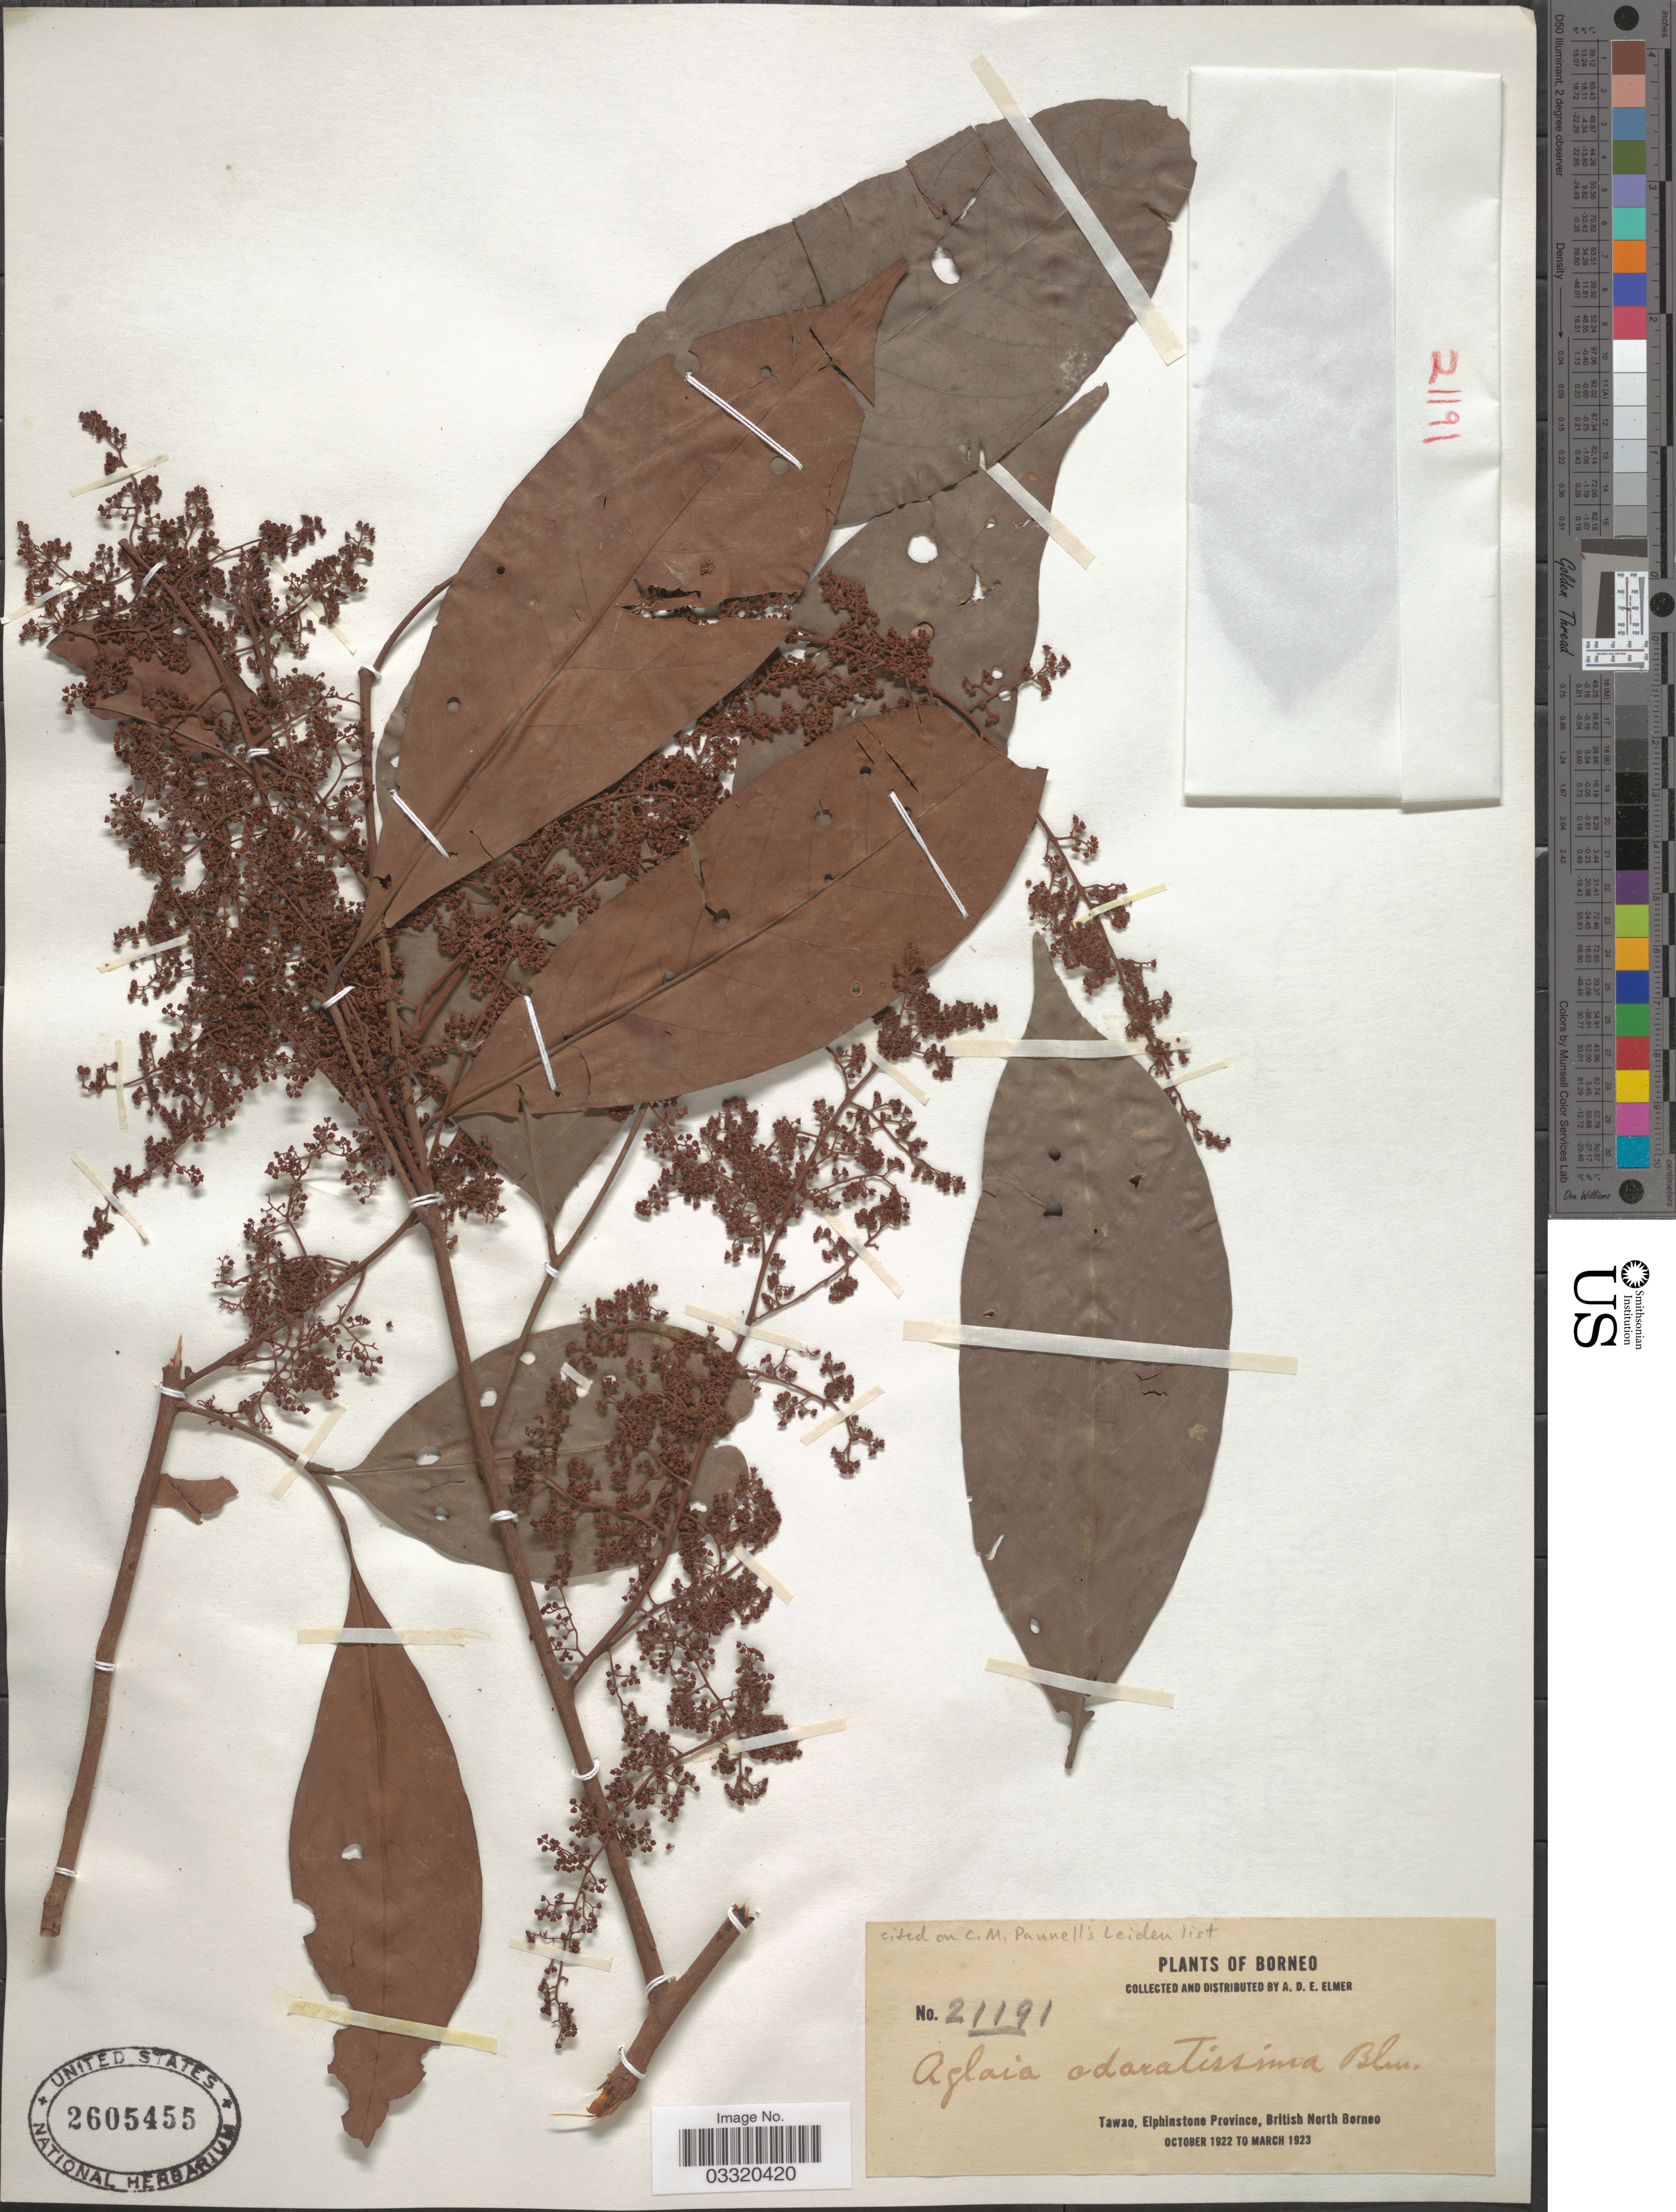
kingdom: Plantae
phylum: Tracheophyta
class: Magnoliopsida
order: Sapindales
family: Meliaceae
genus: Aglaia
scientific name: Aglaia odoratissima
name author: Blume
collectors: A. D. E. Elmer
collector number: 21191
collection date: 1922-10/1923-03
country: Malaysia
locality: Borneo. Tawao, Elphinstone Province, British North Borneo.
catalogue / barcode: US 2605455